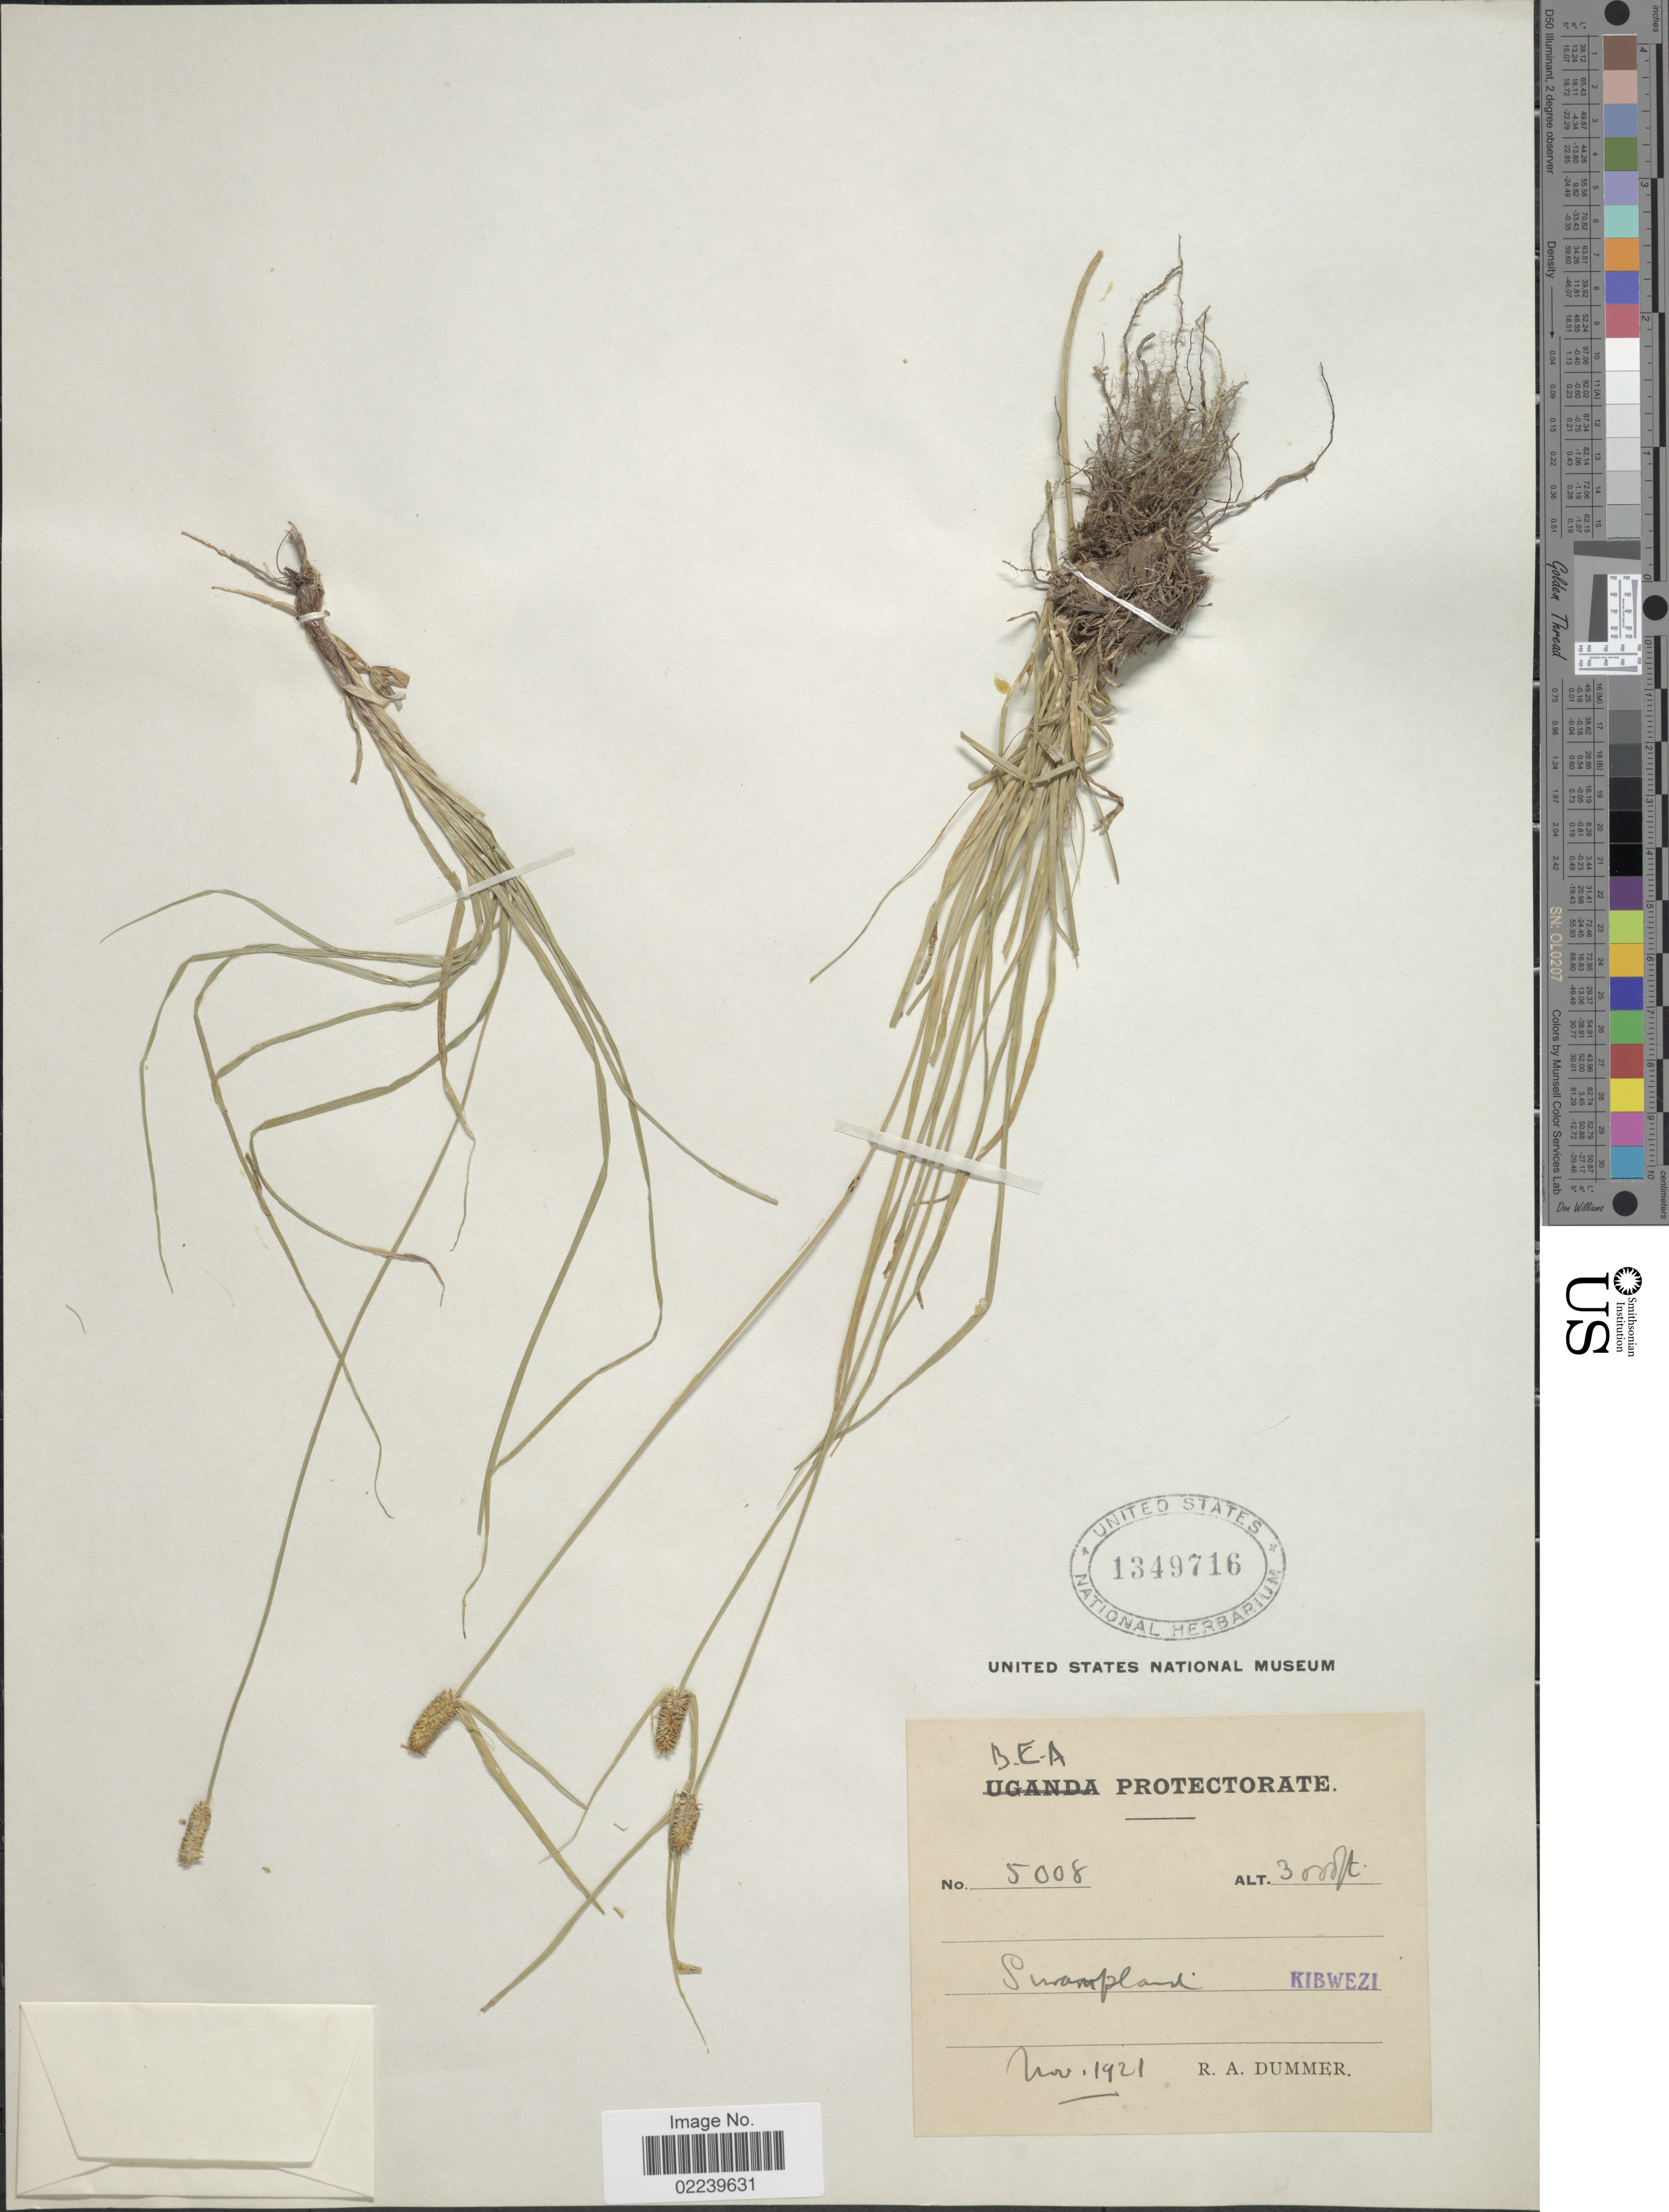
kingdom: Plantae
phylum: Tracheophyta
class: Liliopsida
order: Poales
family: Cyperaceae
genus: Cyperus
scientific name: Cyperus sp.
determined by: Strong, Mark T., (BOT), Smithsonian Institution - National Museum of Natural History (UNITED STATES)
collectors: R. A. Dümmer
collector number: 5008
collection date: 1921-11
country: Kenya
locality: B. E. A. Swampland [interpreted] Kibwezi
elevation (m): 914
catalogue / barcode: US 1349716